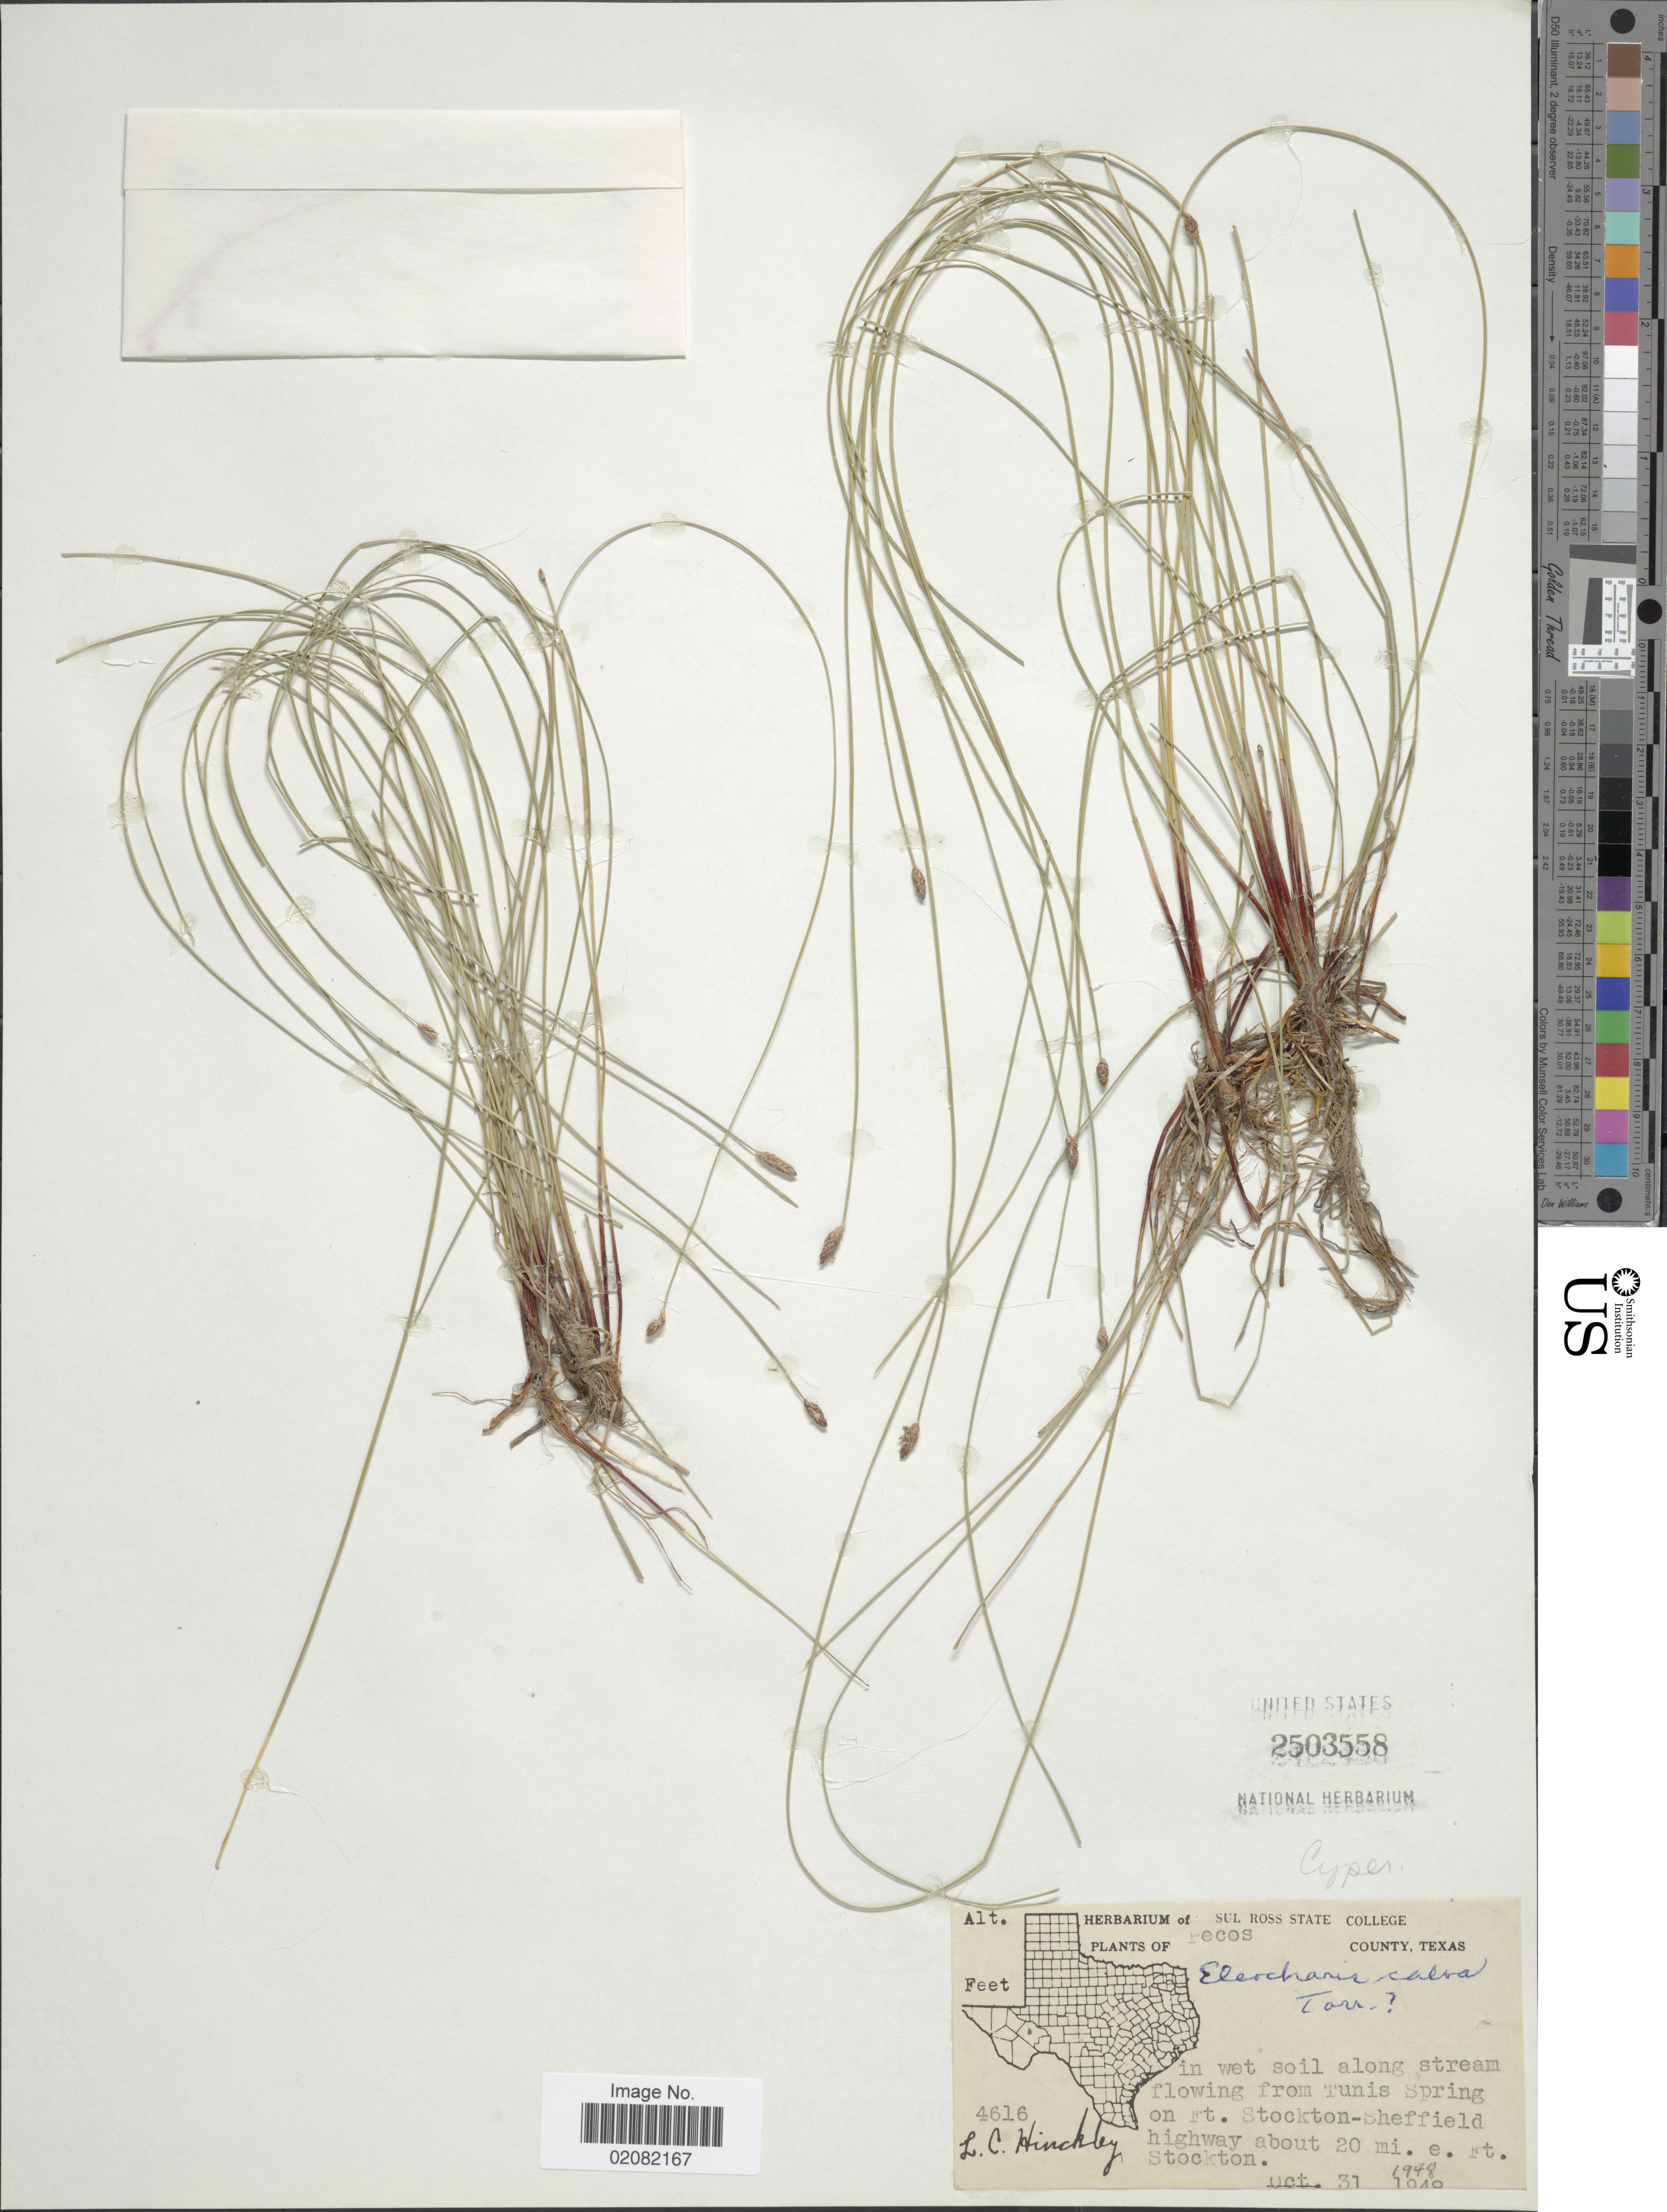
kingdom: Plantae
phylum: Tracheophyta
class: Liliopsida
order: Poales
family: Cyperaceae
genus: Eleocharis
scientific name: Eleocharis montevidensis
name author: Kunth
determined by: Smith, [Stanley] Galen [Galen]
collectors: L. Hinckley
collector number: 4616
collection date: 1948-10-31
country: United States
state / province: Texas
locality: Pecos County, in wet soil along stream flowing from Tunis Spring on Ft Stockton-Sheffied highway about 20 mi e. rt Stockton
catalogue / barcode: US 2503558